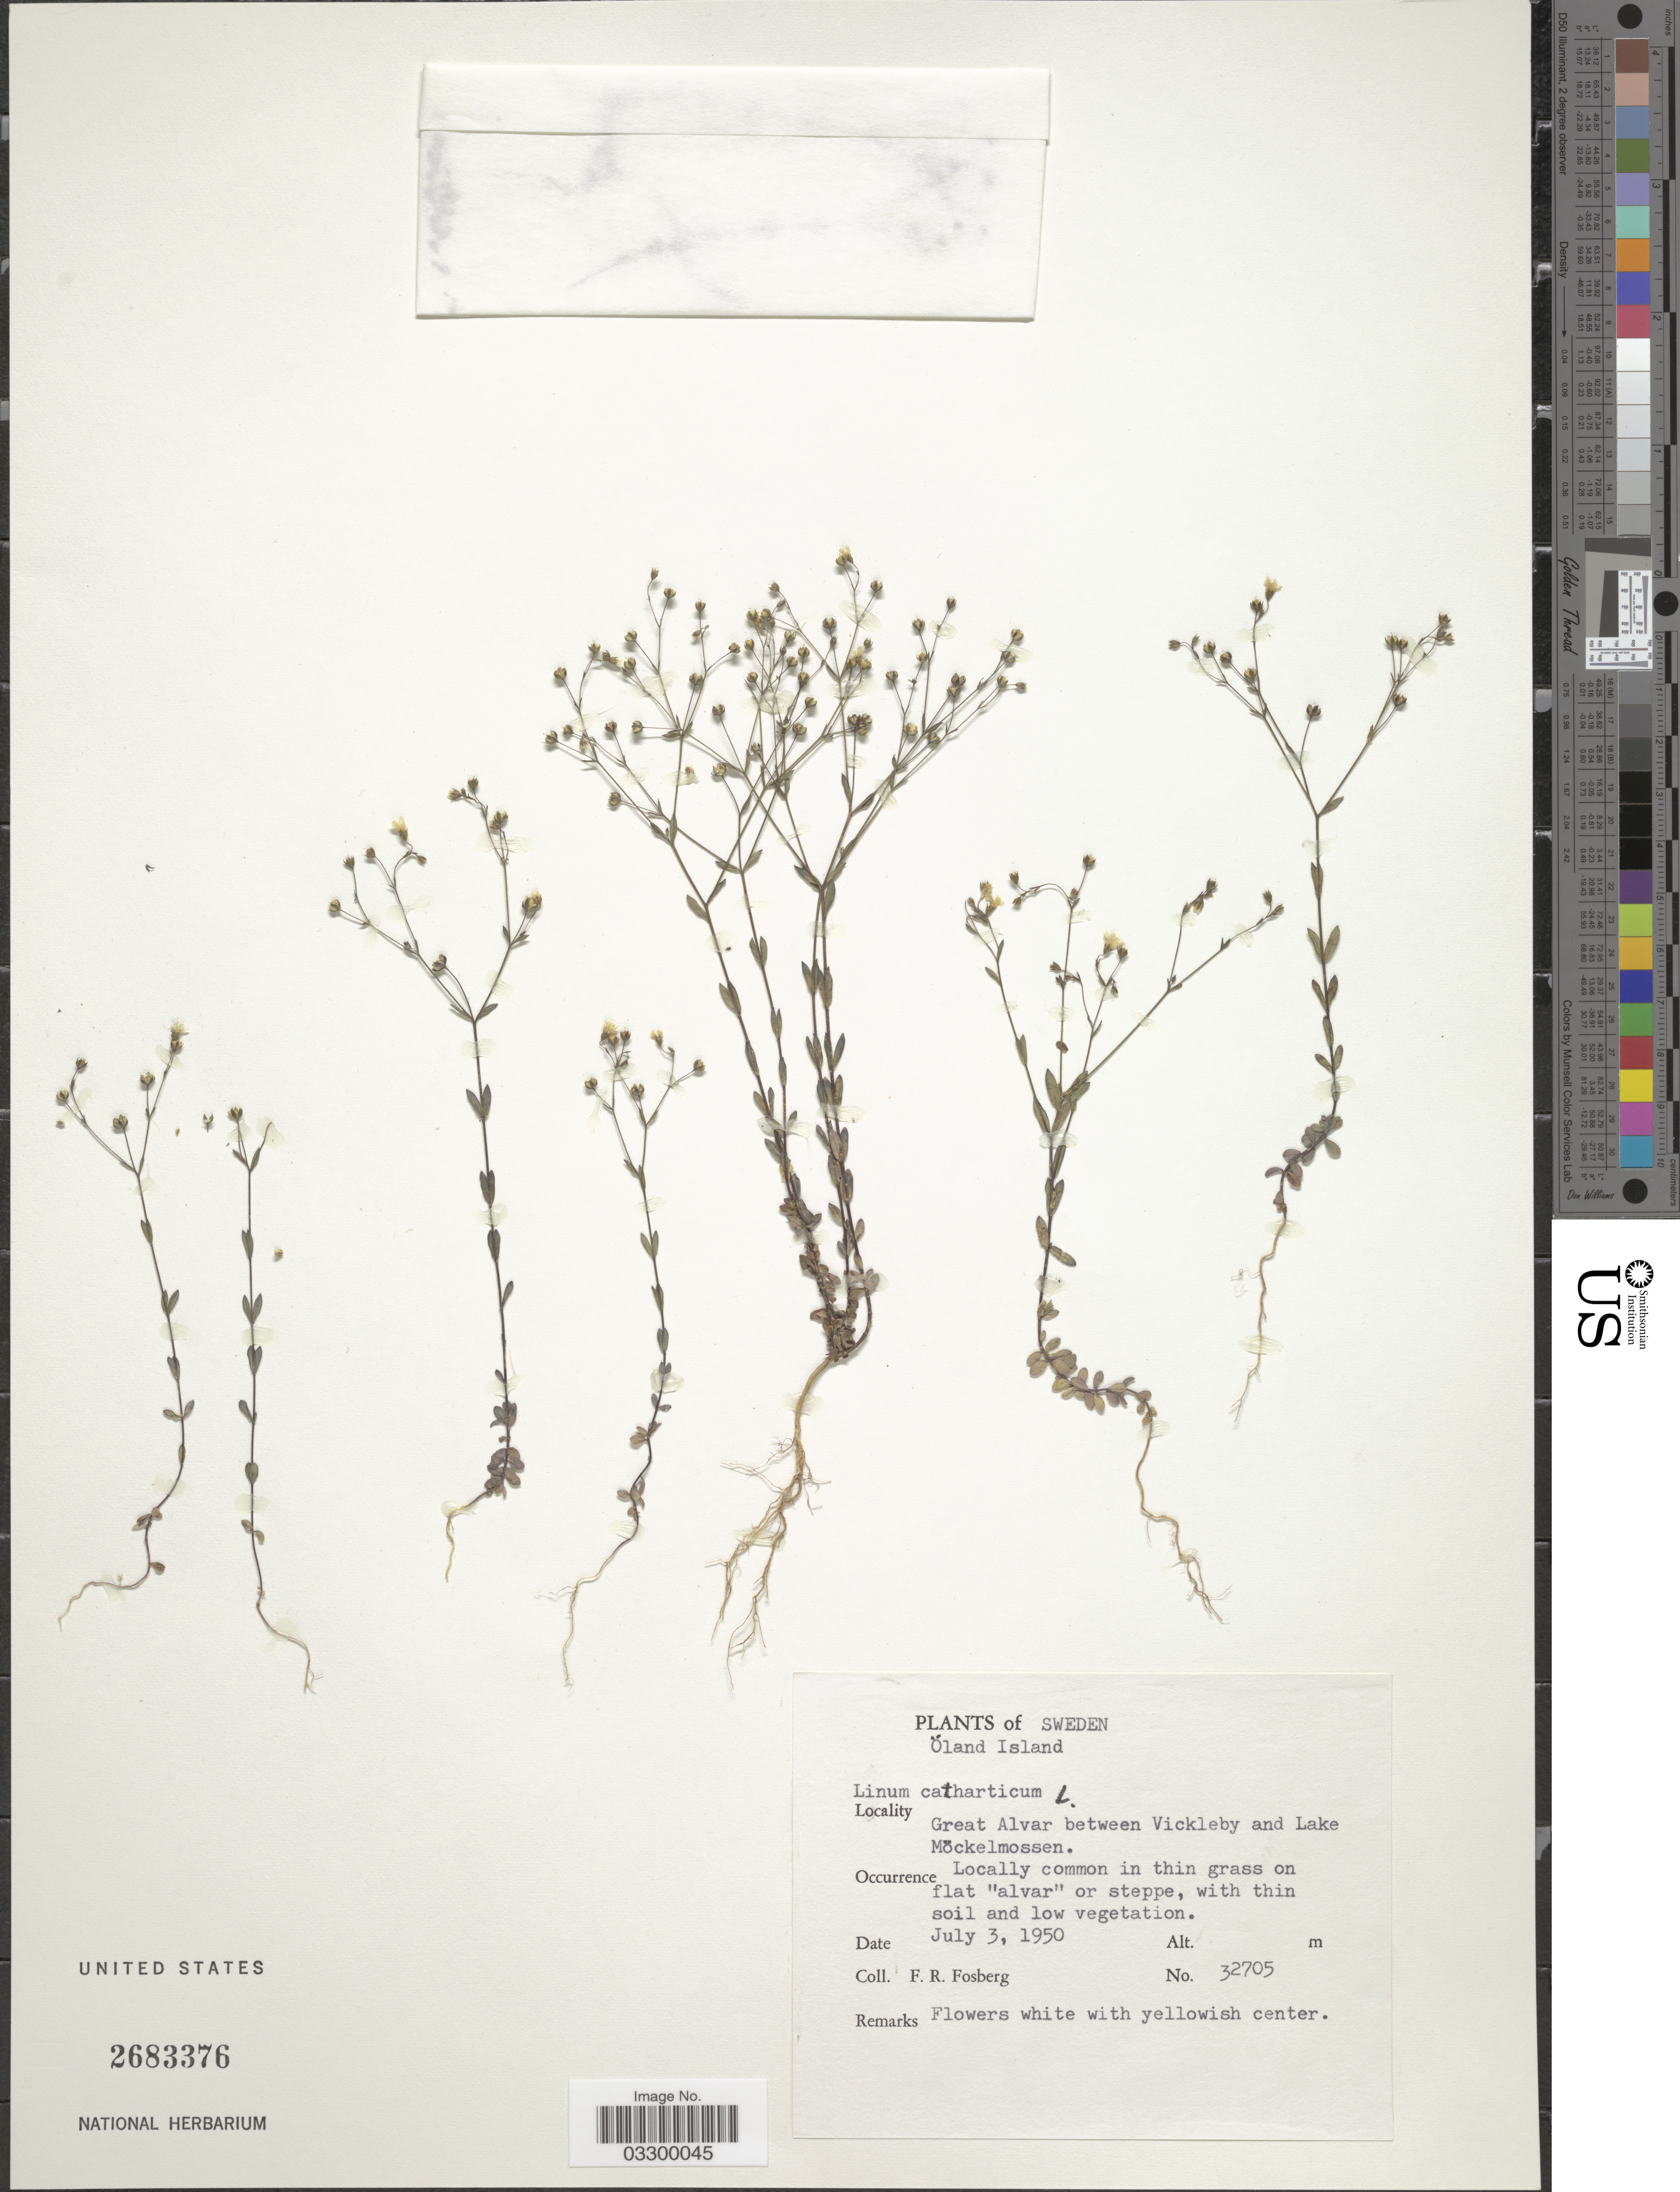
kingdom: Plantae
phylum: Tracheophyta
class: Magnoliopsida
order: Malpighiales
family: Linaceae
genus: Linum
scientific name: Linum catharticum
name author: L.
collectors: F. R. Fosberg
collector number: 32705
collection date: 1950-07-03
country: Sweden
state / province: Kalmar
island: Oland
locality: Öland Island. Great Alvar between Vickleby and Lake Möckelmossen.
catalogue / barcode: US 2683376